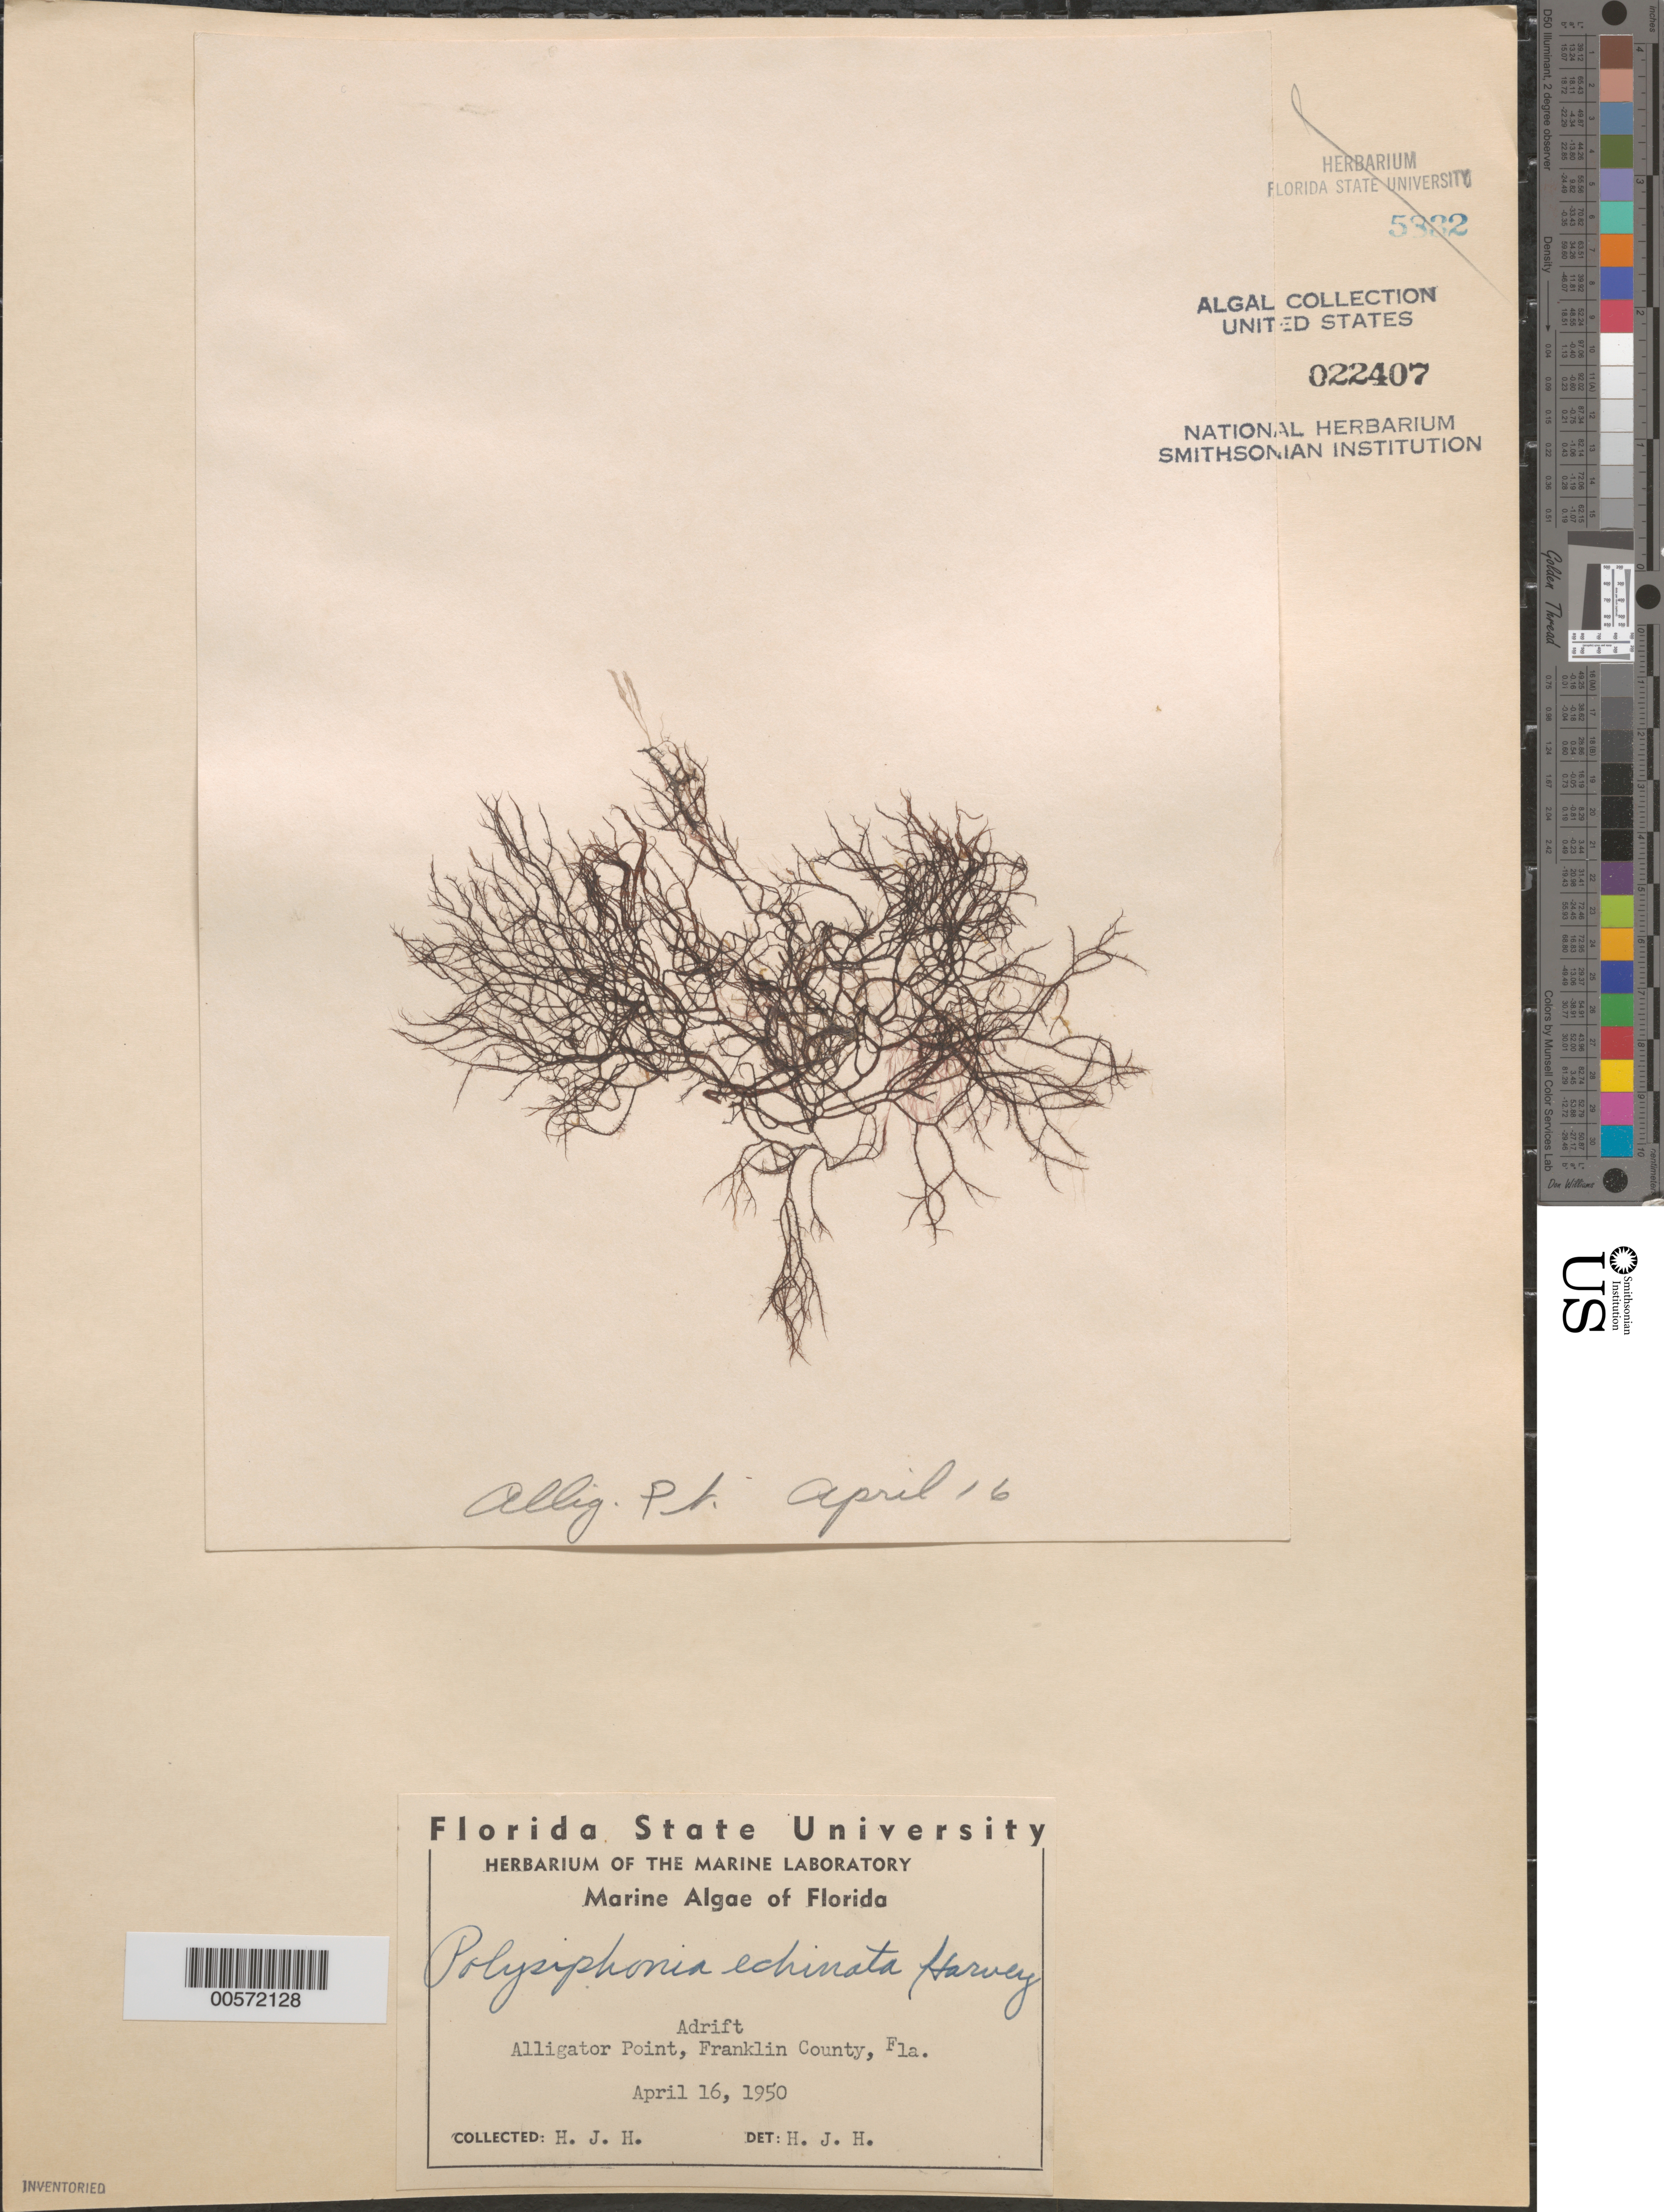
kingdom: Plantae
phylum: Rhodophyta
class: Florideophyceae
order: Ceramiales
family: Rhodomelaceae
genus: Acanthosiphonia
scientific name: Acanthosiphonia echinata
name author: (Harv.) Savoie & G.W. Saunders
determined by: Algae name updating Project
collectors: H. J. Humm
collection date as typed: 16 Apr 1950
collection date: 1950-04-16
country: United States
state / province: Florida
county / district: Franklin County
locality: Alligator Point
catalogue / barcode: US 22407